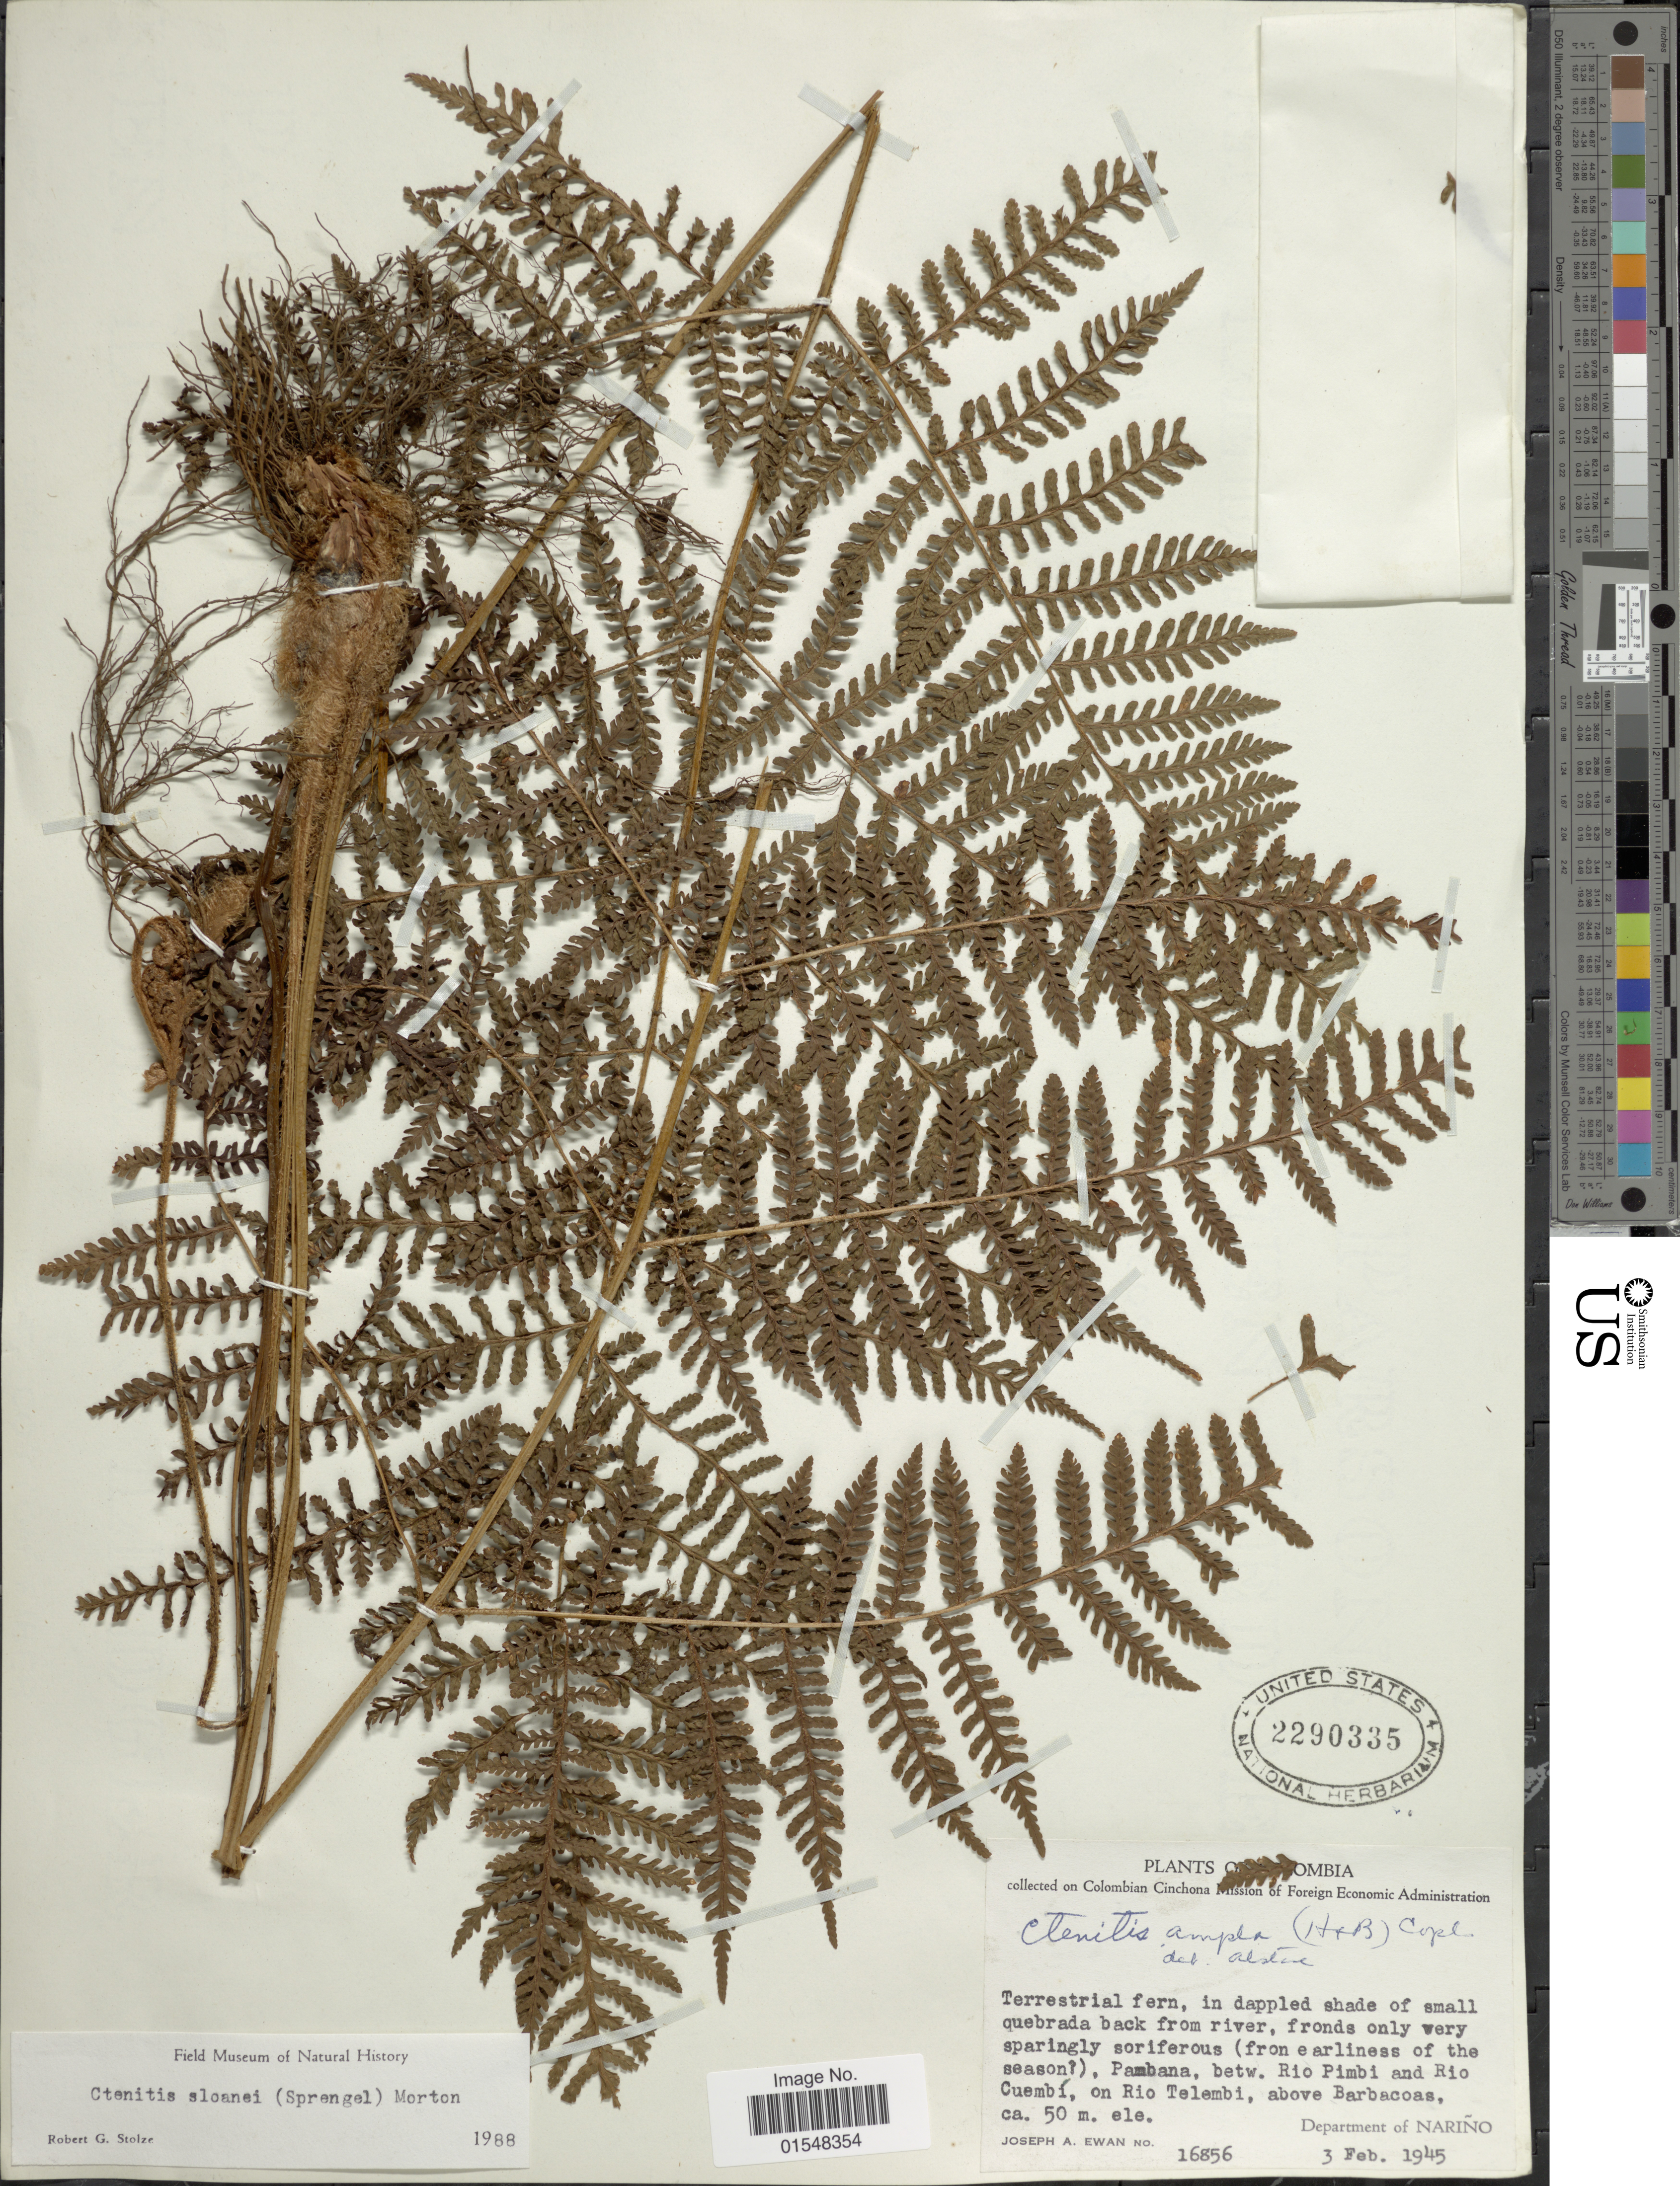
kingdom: Plantae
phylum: Tracheophyta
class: Polypodiopsida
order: Polypodiales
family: Dryopteridaceae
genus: Ctenitis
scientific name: Ctenitis sloanei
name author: (Poepp. ex Spreng.) C.V. Morton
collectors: J. A. Ewan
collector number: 16856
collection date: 1945-02-03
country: Colombia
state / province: Nariño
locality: Pambana, betw. Rio Pimbi and Rio Cuembí, on Rio Telembi, above Barbacoas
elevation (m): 50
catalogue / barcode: US 2290335